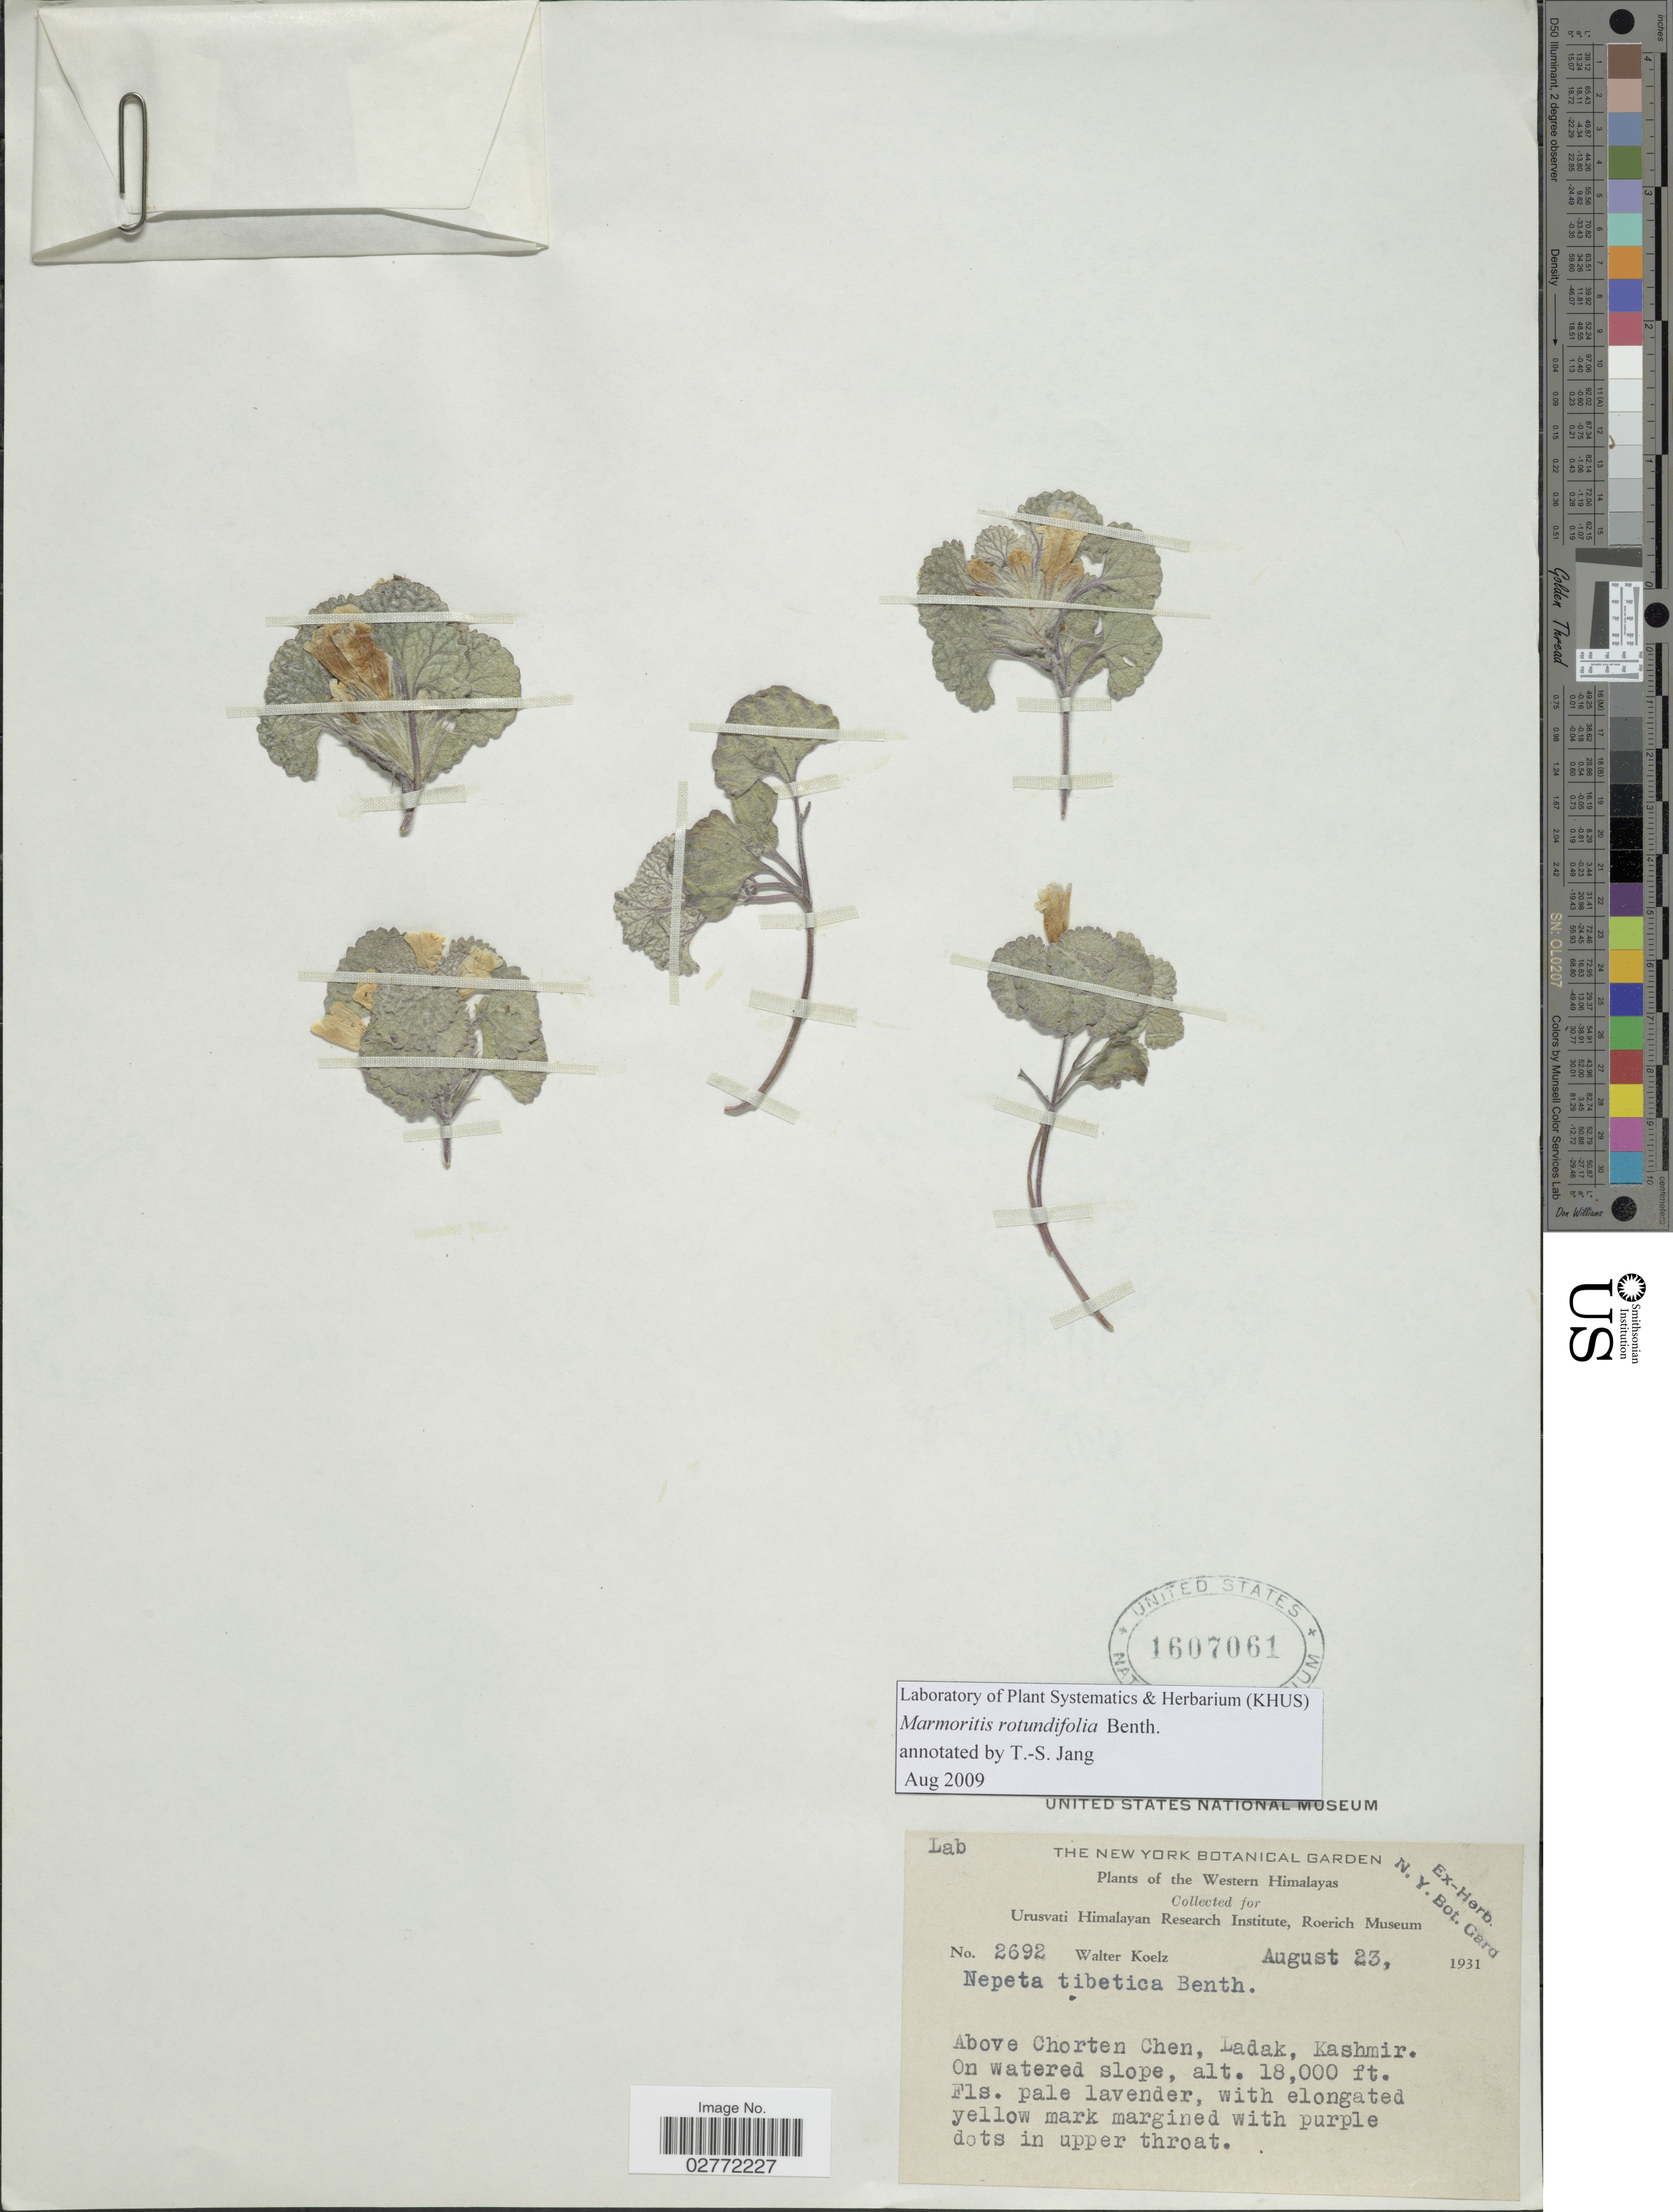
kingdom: Plantae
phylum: Tracheophyta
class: Magnoliopsida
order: Lamiales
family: Lamiaceae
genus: Marmoritis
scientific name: Marmoritis rotundifolia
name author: Benth.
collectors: W. N. Koelz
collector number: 2692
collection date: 1931-08-23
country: India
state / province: Ladakh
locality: The Western Himalayas. Above Chorten Chen, Ladak, Kashmir.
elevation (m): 5486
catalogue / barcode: US 1607061